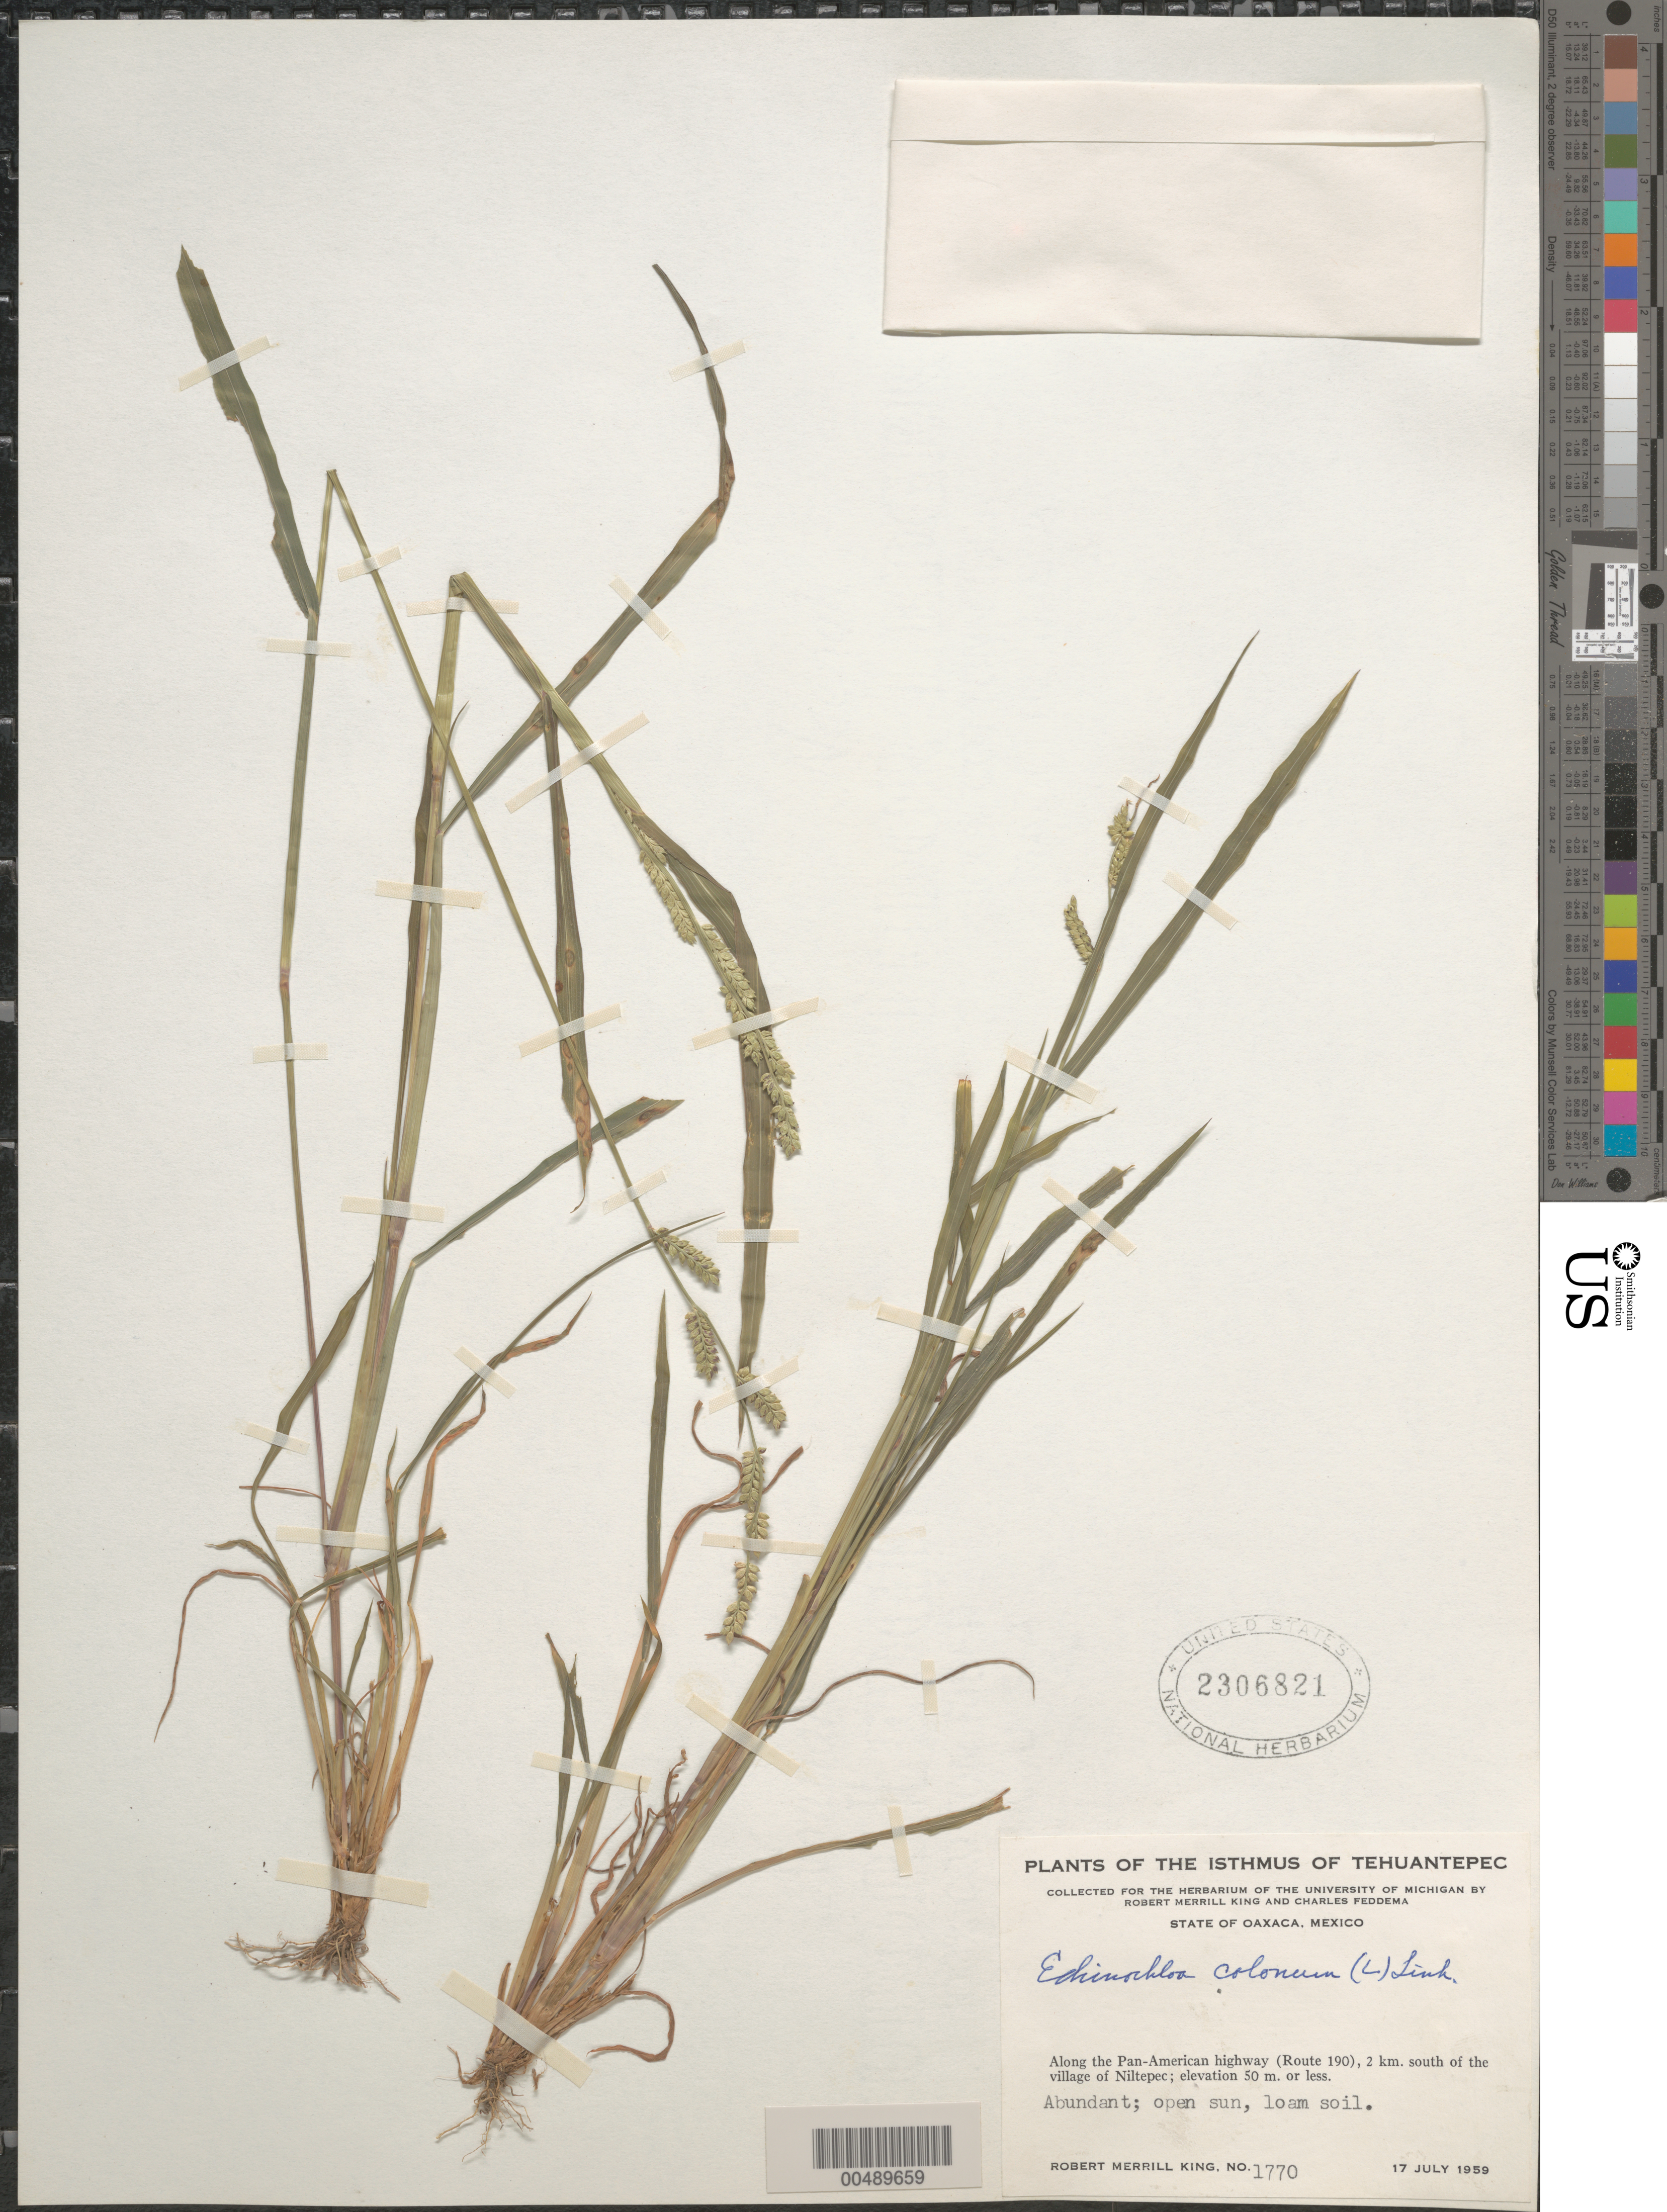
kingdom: Plantae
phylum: Tracheophyta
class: Liliopsida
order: Poales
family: Poaceae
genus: Echinochloa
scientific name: Echinochloa colona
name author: (L.) Link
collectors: R. M. King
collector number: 1770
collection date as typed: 17 Jul 1959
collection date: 1959-07-17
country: Mexico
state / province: Oaxaca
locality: Isthmus of Tehuantepec, along the Pan-American Hwy (Route 190), 2 km S of the village of Niltepec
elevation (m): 0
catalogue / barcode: US 2306821